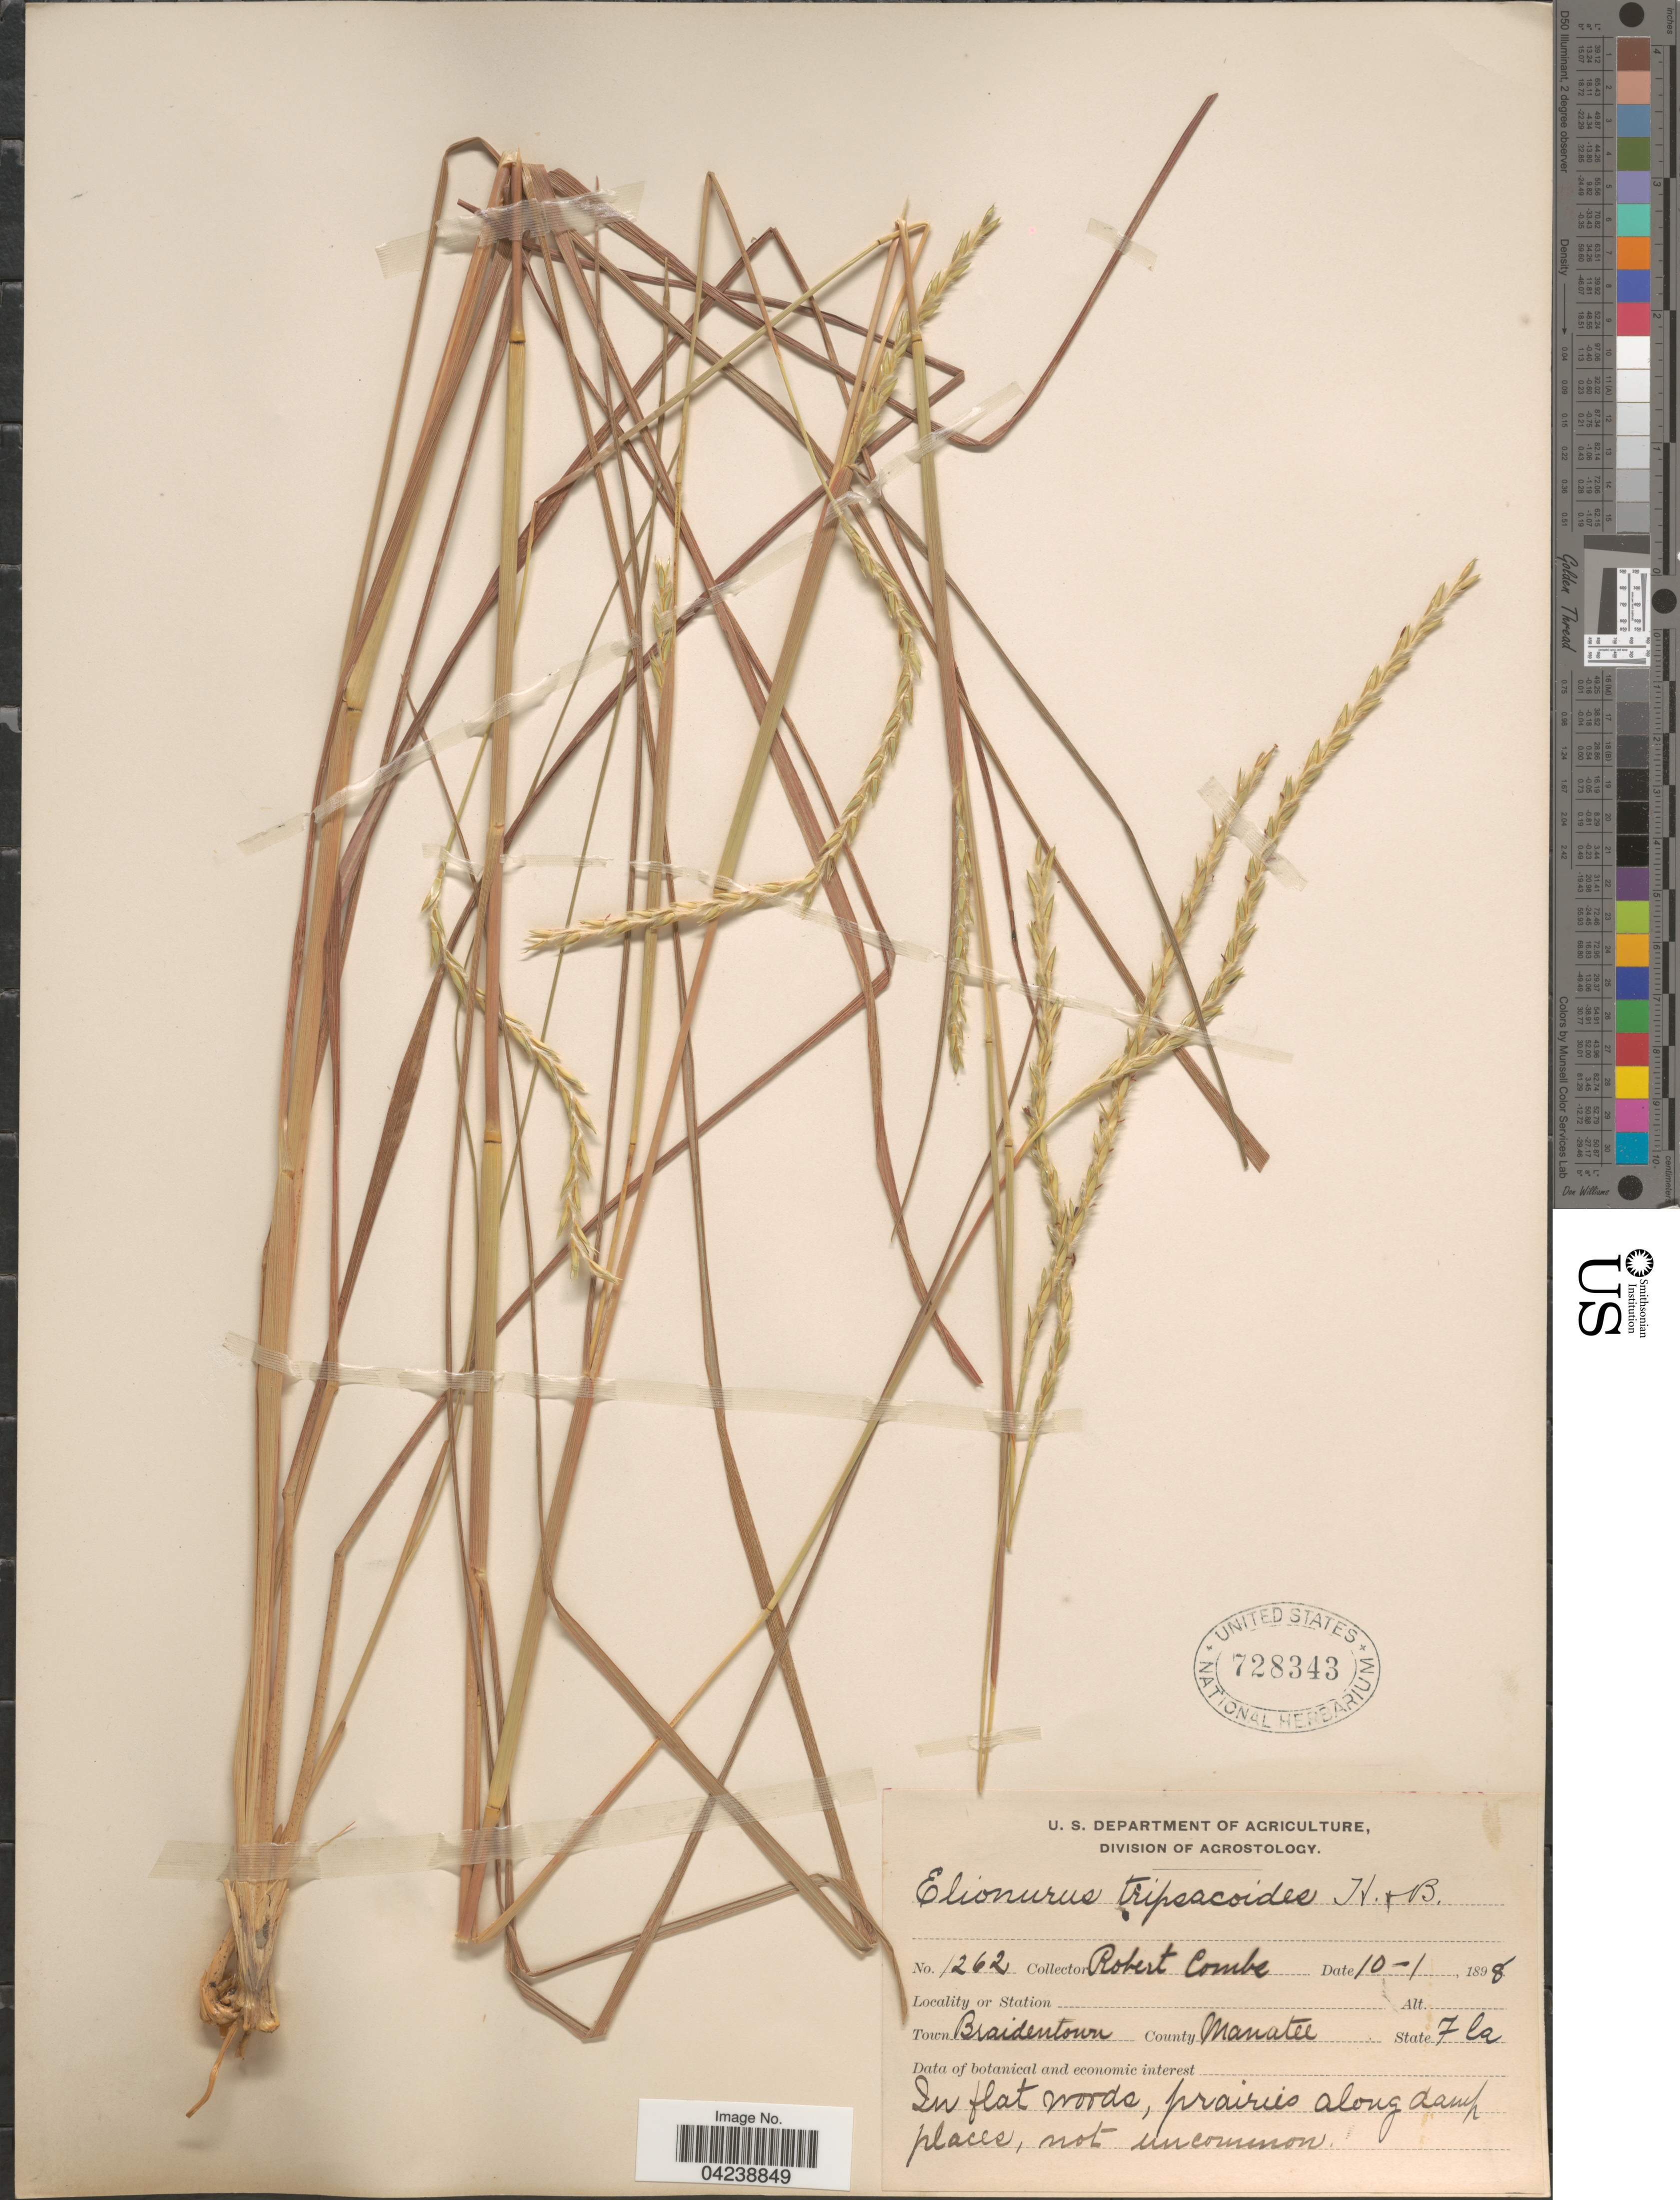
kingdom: Plantae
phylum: Tracheophyta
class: Liliopsida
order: Poales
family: Poaceae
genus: Elionurus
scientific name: Elionurus tripsacoides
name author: Humb. & Bonpl. ex Willd.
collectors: R. Combs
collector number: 1262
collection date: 1898-01-10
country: United States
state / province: Florida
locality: Town Braidentown. County Manatee.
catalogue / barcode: US 728343